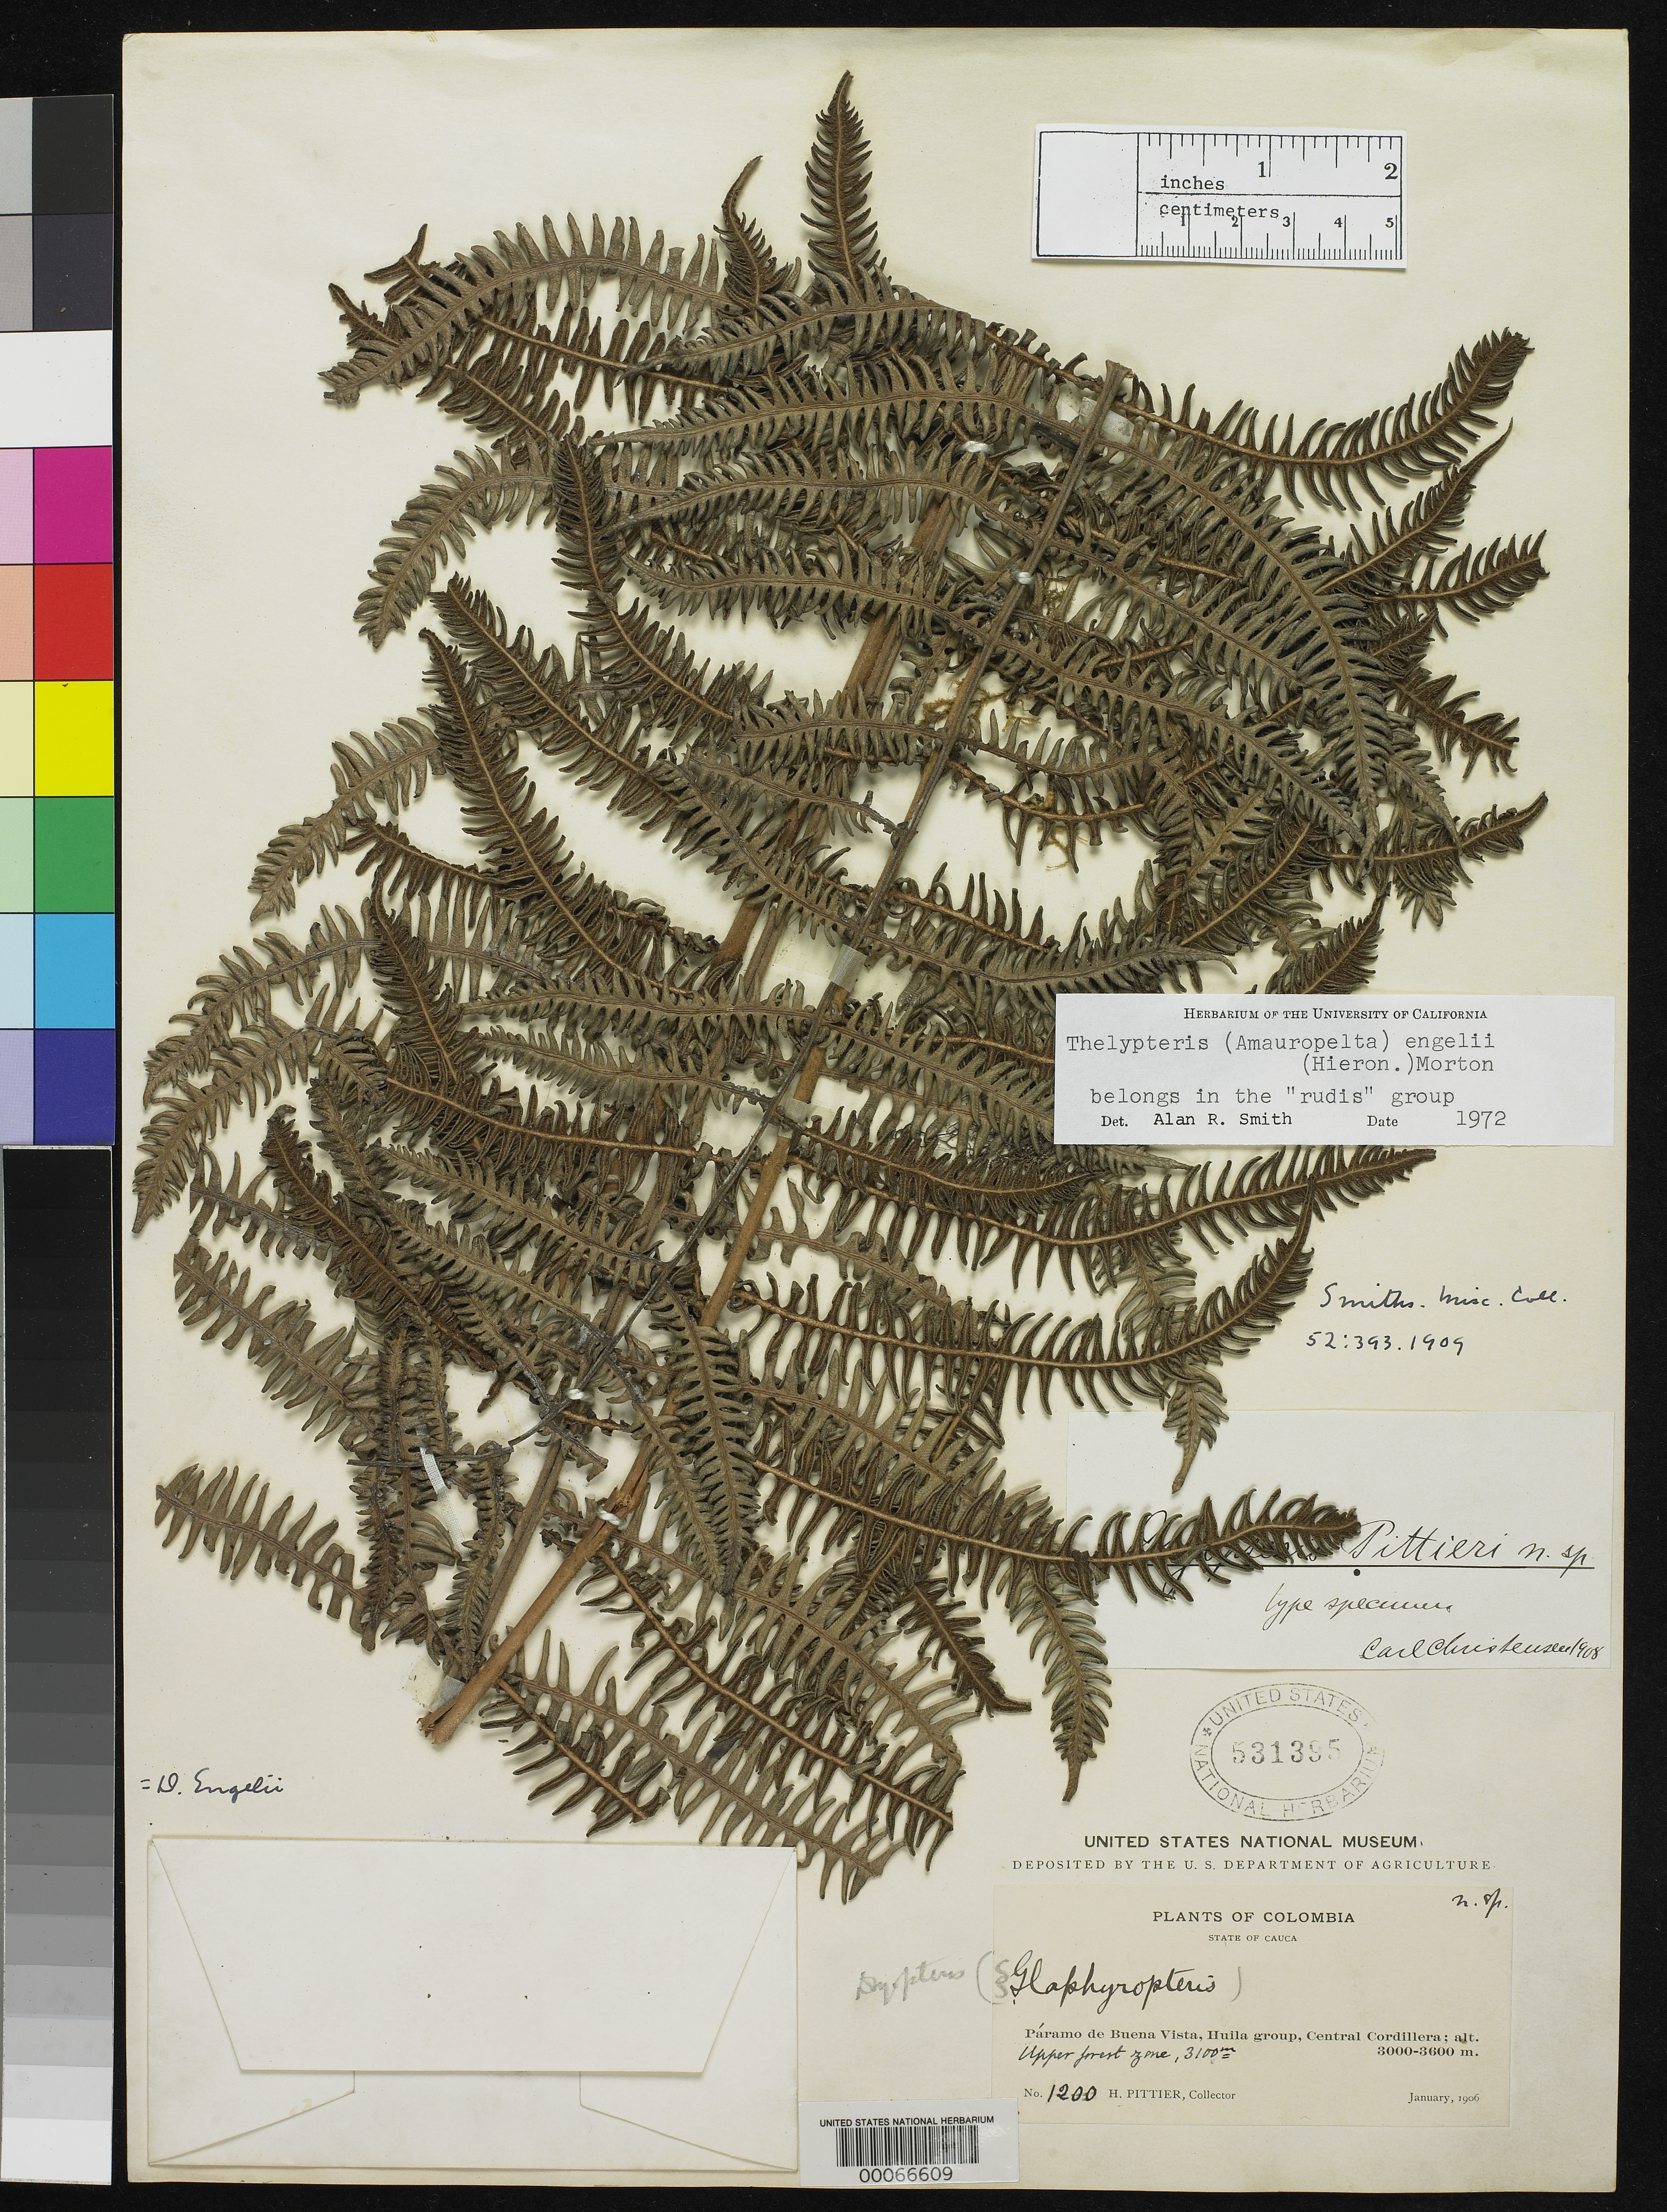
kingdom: Plantae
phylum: Tracheophyta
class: Polypodiopsida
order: Polypodiales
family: Dryopteridaceae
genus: Dryopteris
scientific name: Dryopteris pittieri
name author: C. Chr.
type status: Holotype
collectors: H. F. Pittier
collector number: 1200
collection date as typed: Jan 1906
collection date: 1906-01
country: Colombia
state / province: Cauca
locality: Paramo de Buena Vista, Huila Group, Central Cordillera.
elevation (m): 3100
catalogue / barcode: US 531395